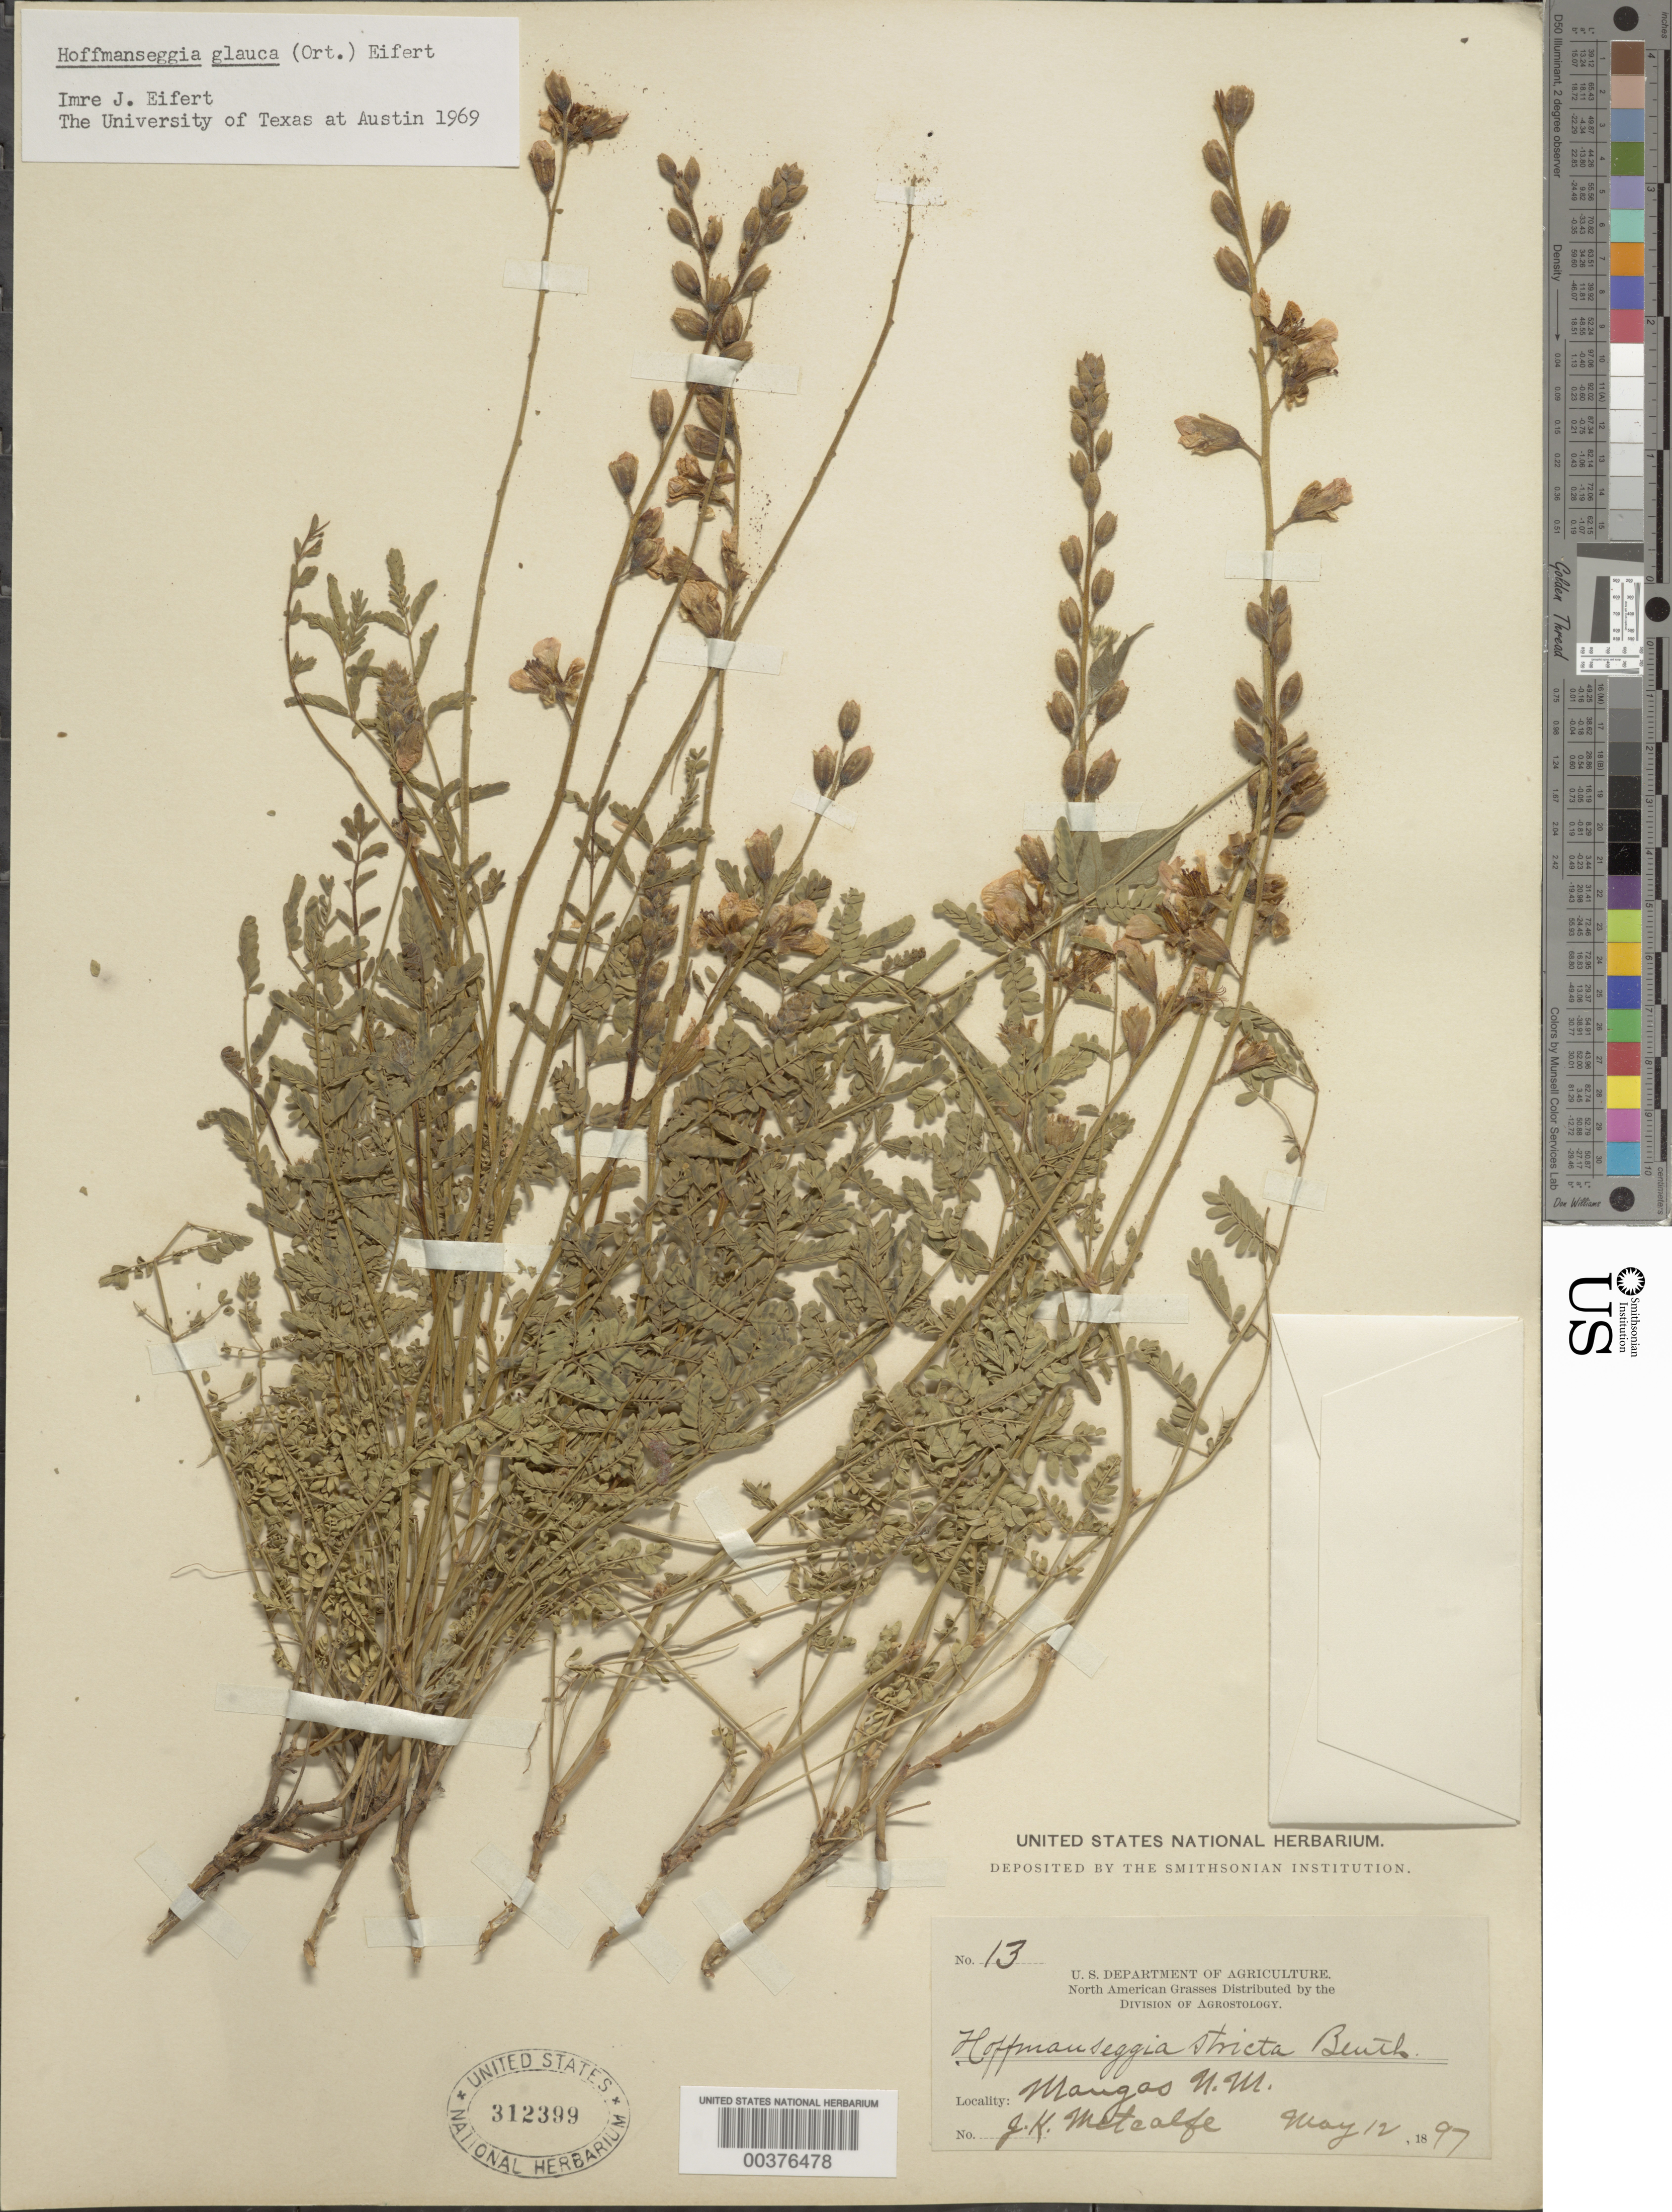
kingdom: Plantae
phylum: Tracheophyta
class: Magnoliopsida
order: Fabales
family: Fabaceae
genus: Hoffmannseggia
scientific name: Hoffmannseggia glauca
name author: (Ortega) Eifert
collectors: J. Metcalfe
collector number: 13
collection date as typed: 12 May 1897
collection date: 1897-05-12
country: United States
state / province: New Mexico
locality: Mangas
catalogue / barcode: US 312399